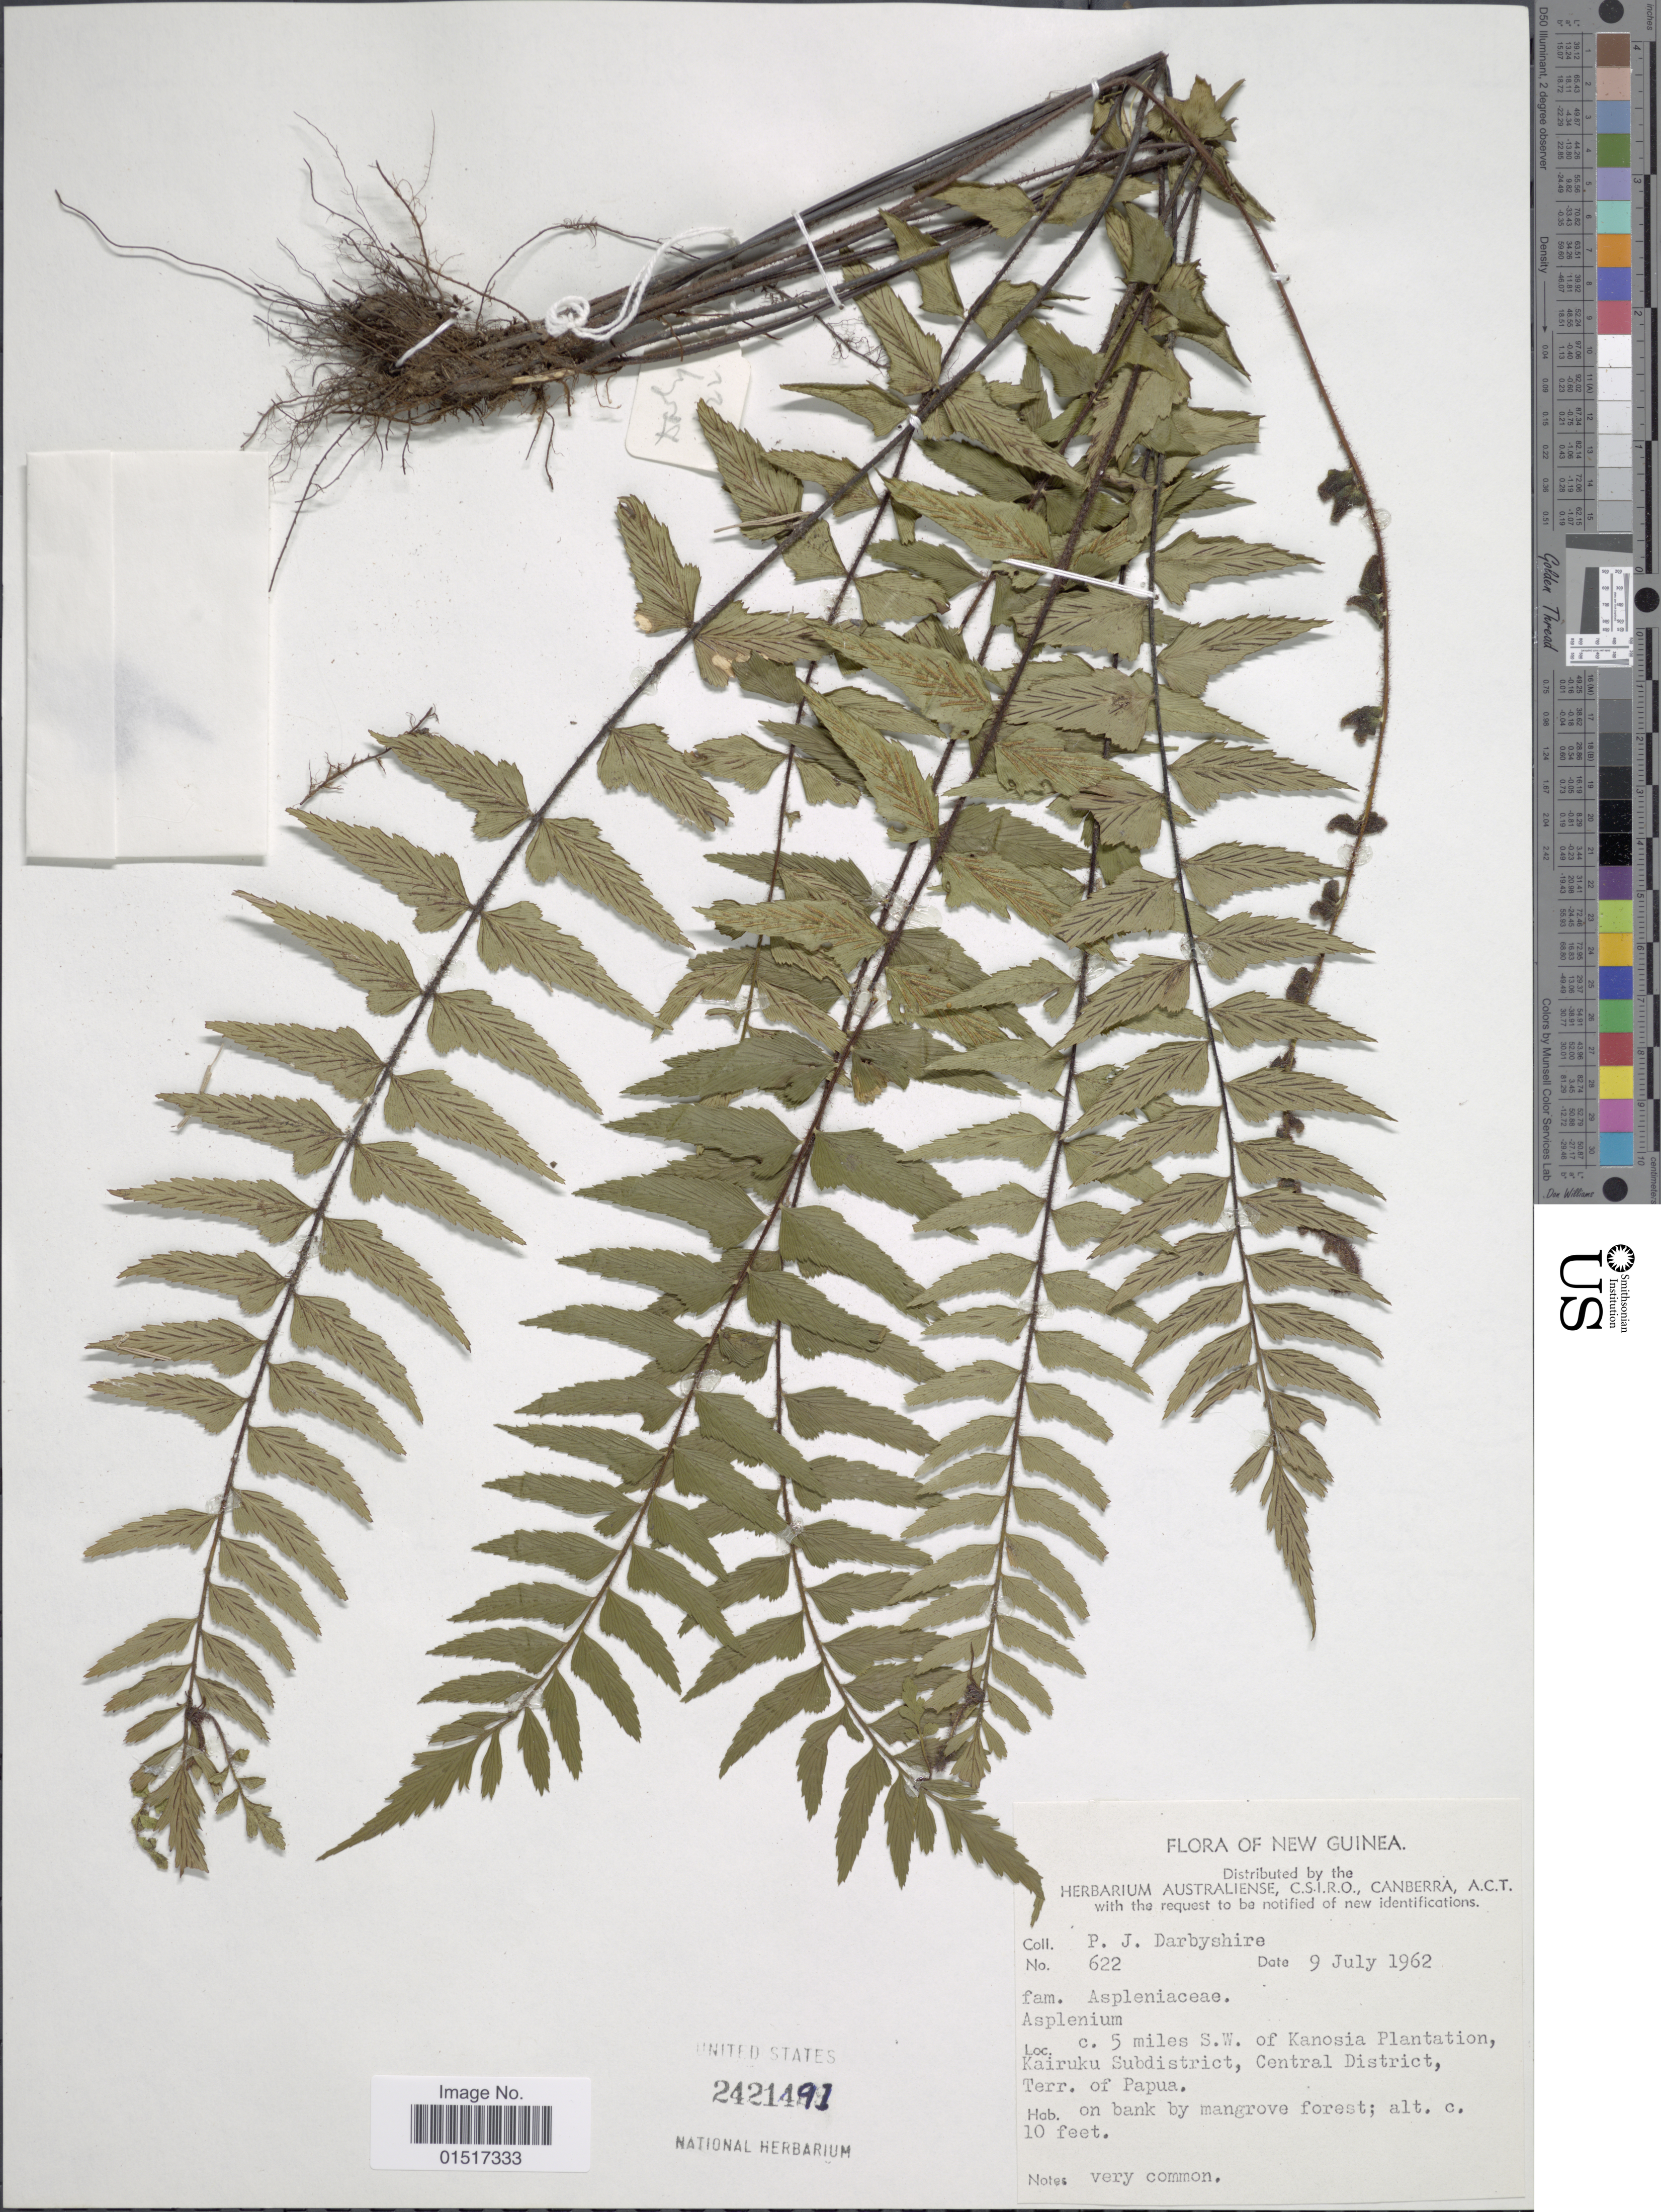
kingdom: Plantae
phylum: Tracheophyta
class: Polypodiopsida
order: Polypodiales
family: Aspleniaceae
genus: Asplenium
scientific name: Asplenium sp.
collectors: P. Darbyshire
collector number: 622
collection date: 1962-07-09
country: Papua New Guinea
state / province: Central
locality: New Guinea. c. 5 miles S.W. of Kanosia Plantation, Kairuku Subdistrict. Terr. of Papua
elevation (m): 3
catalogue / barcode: US 2421491